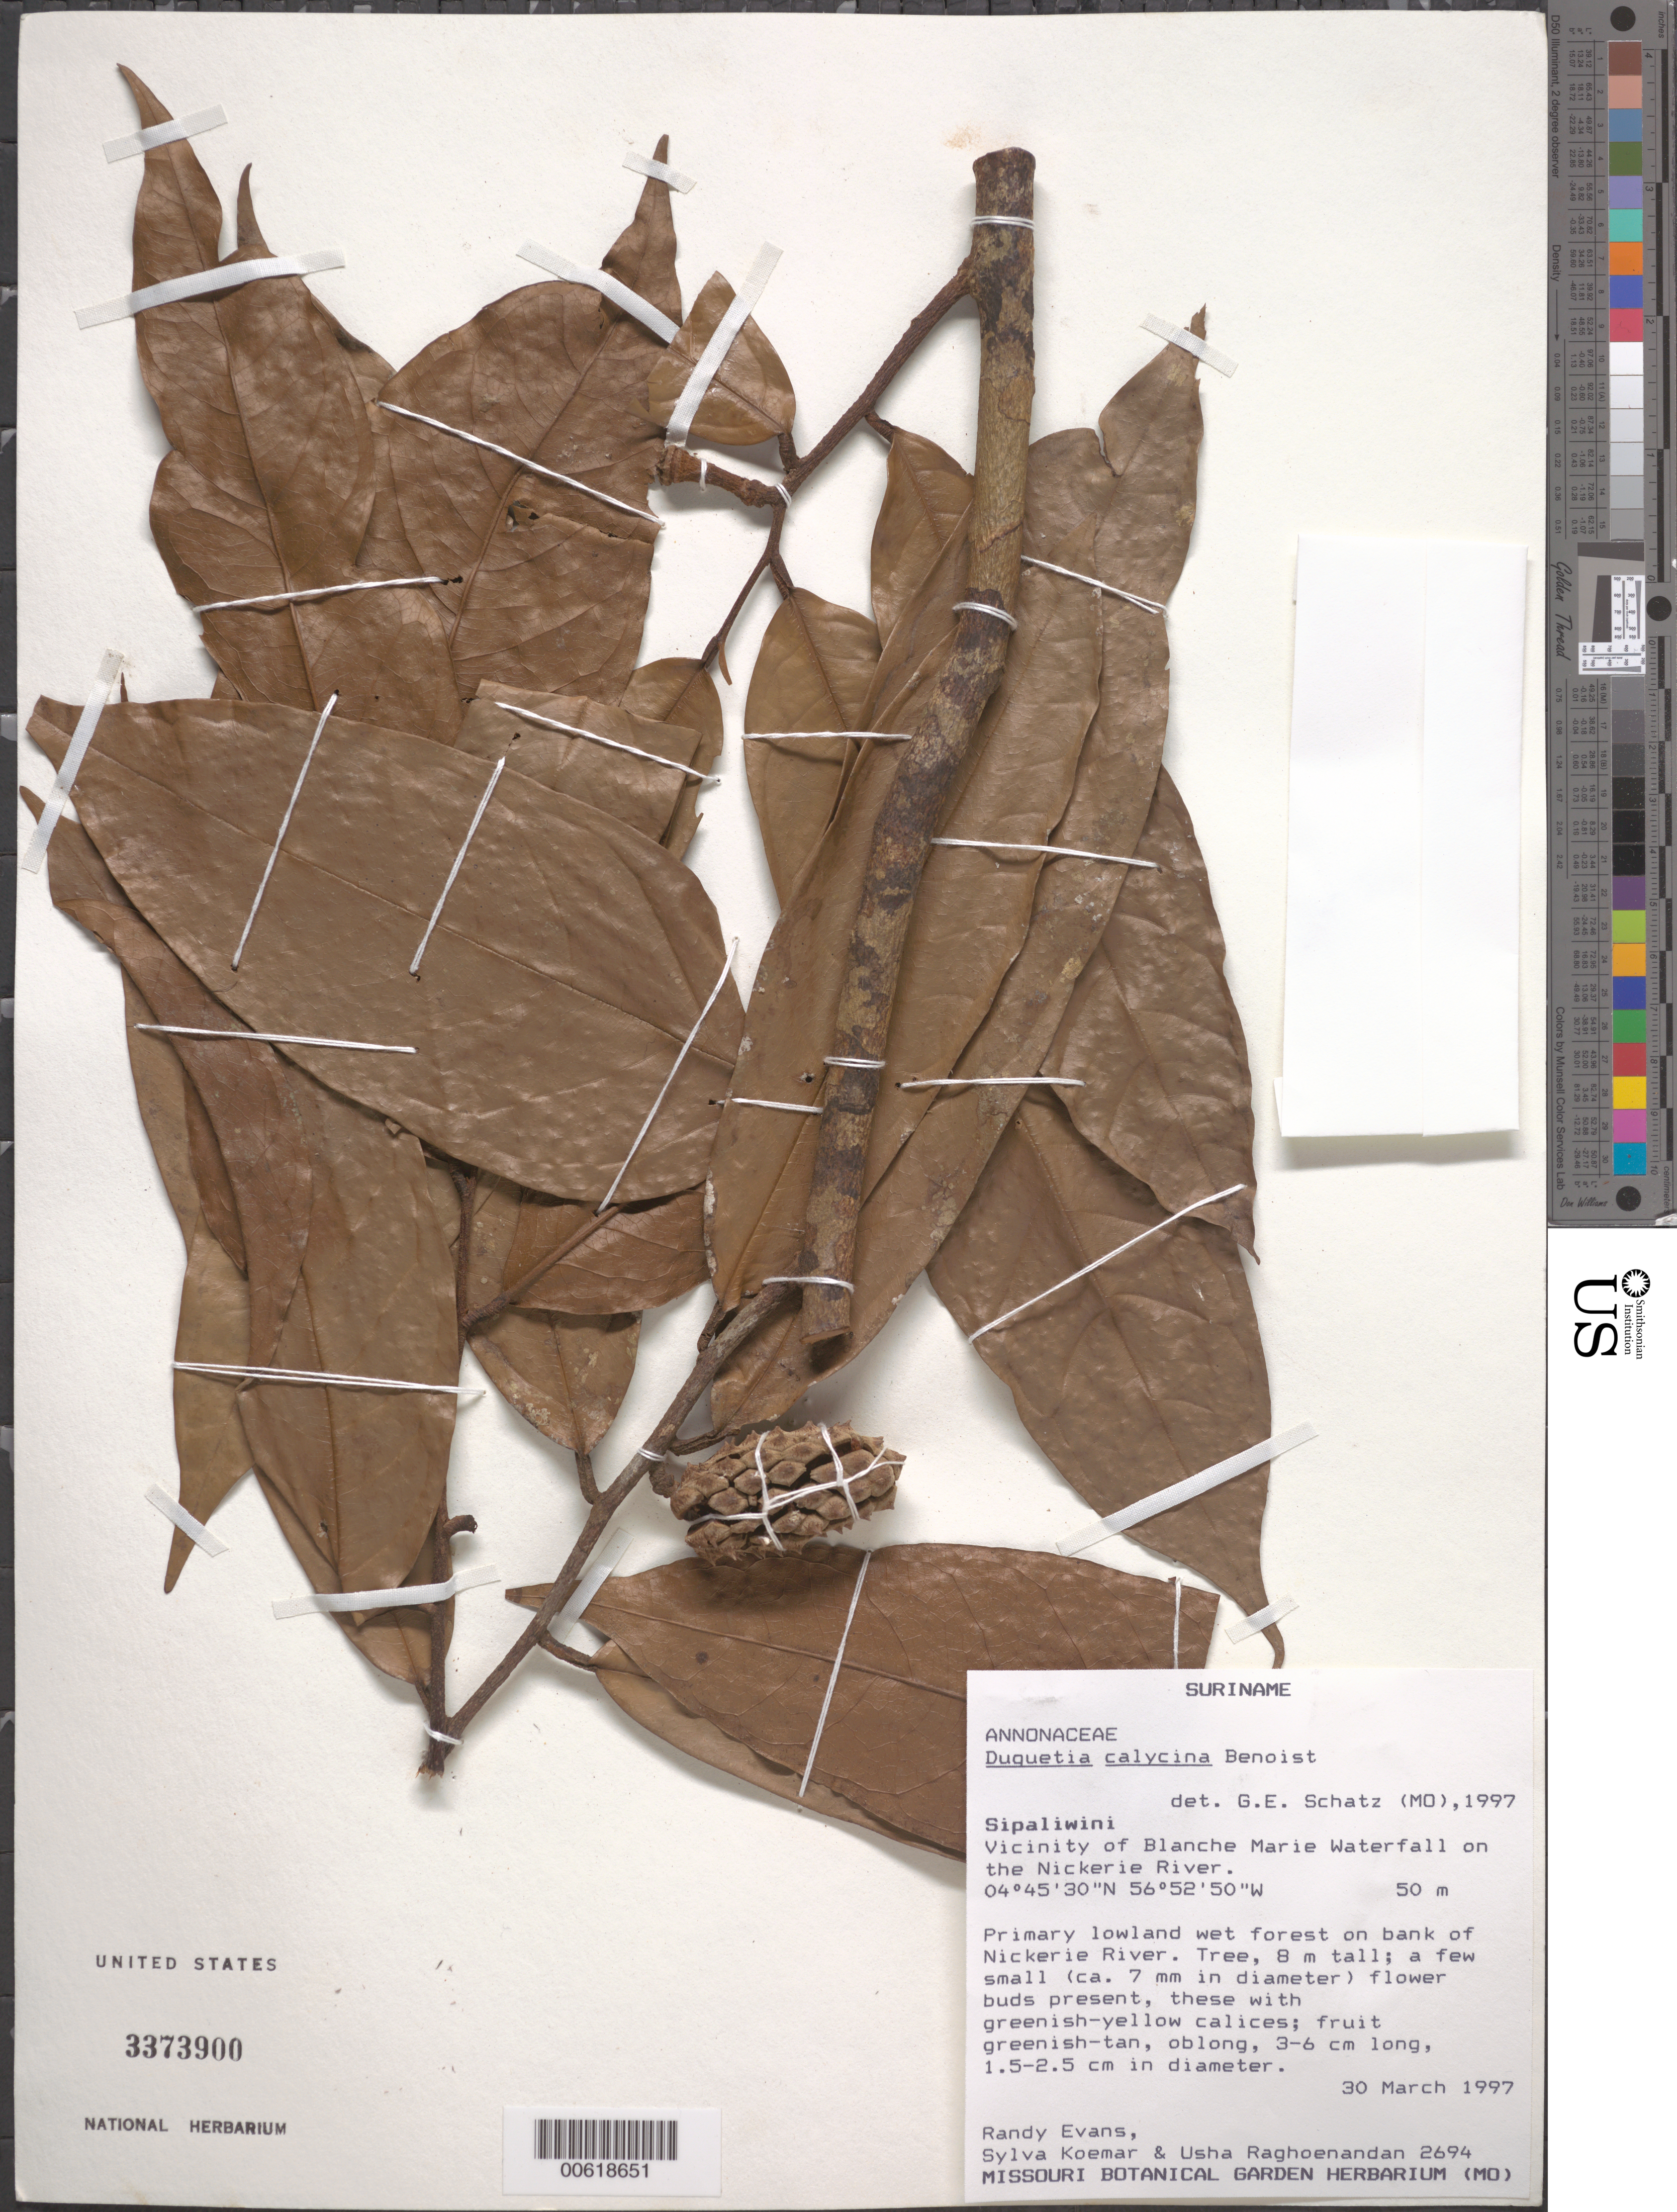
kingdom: Plantae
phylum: Tracheophyta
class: Magnoliopsida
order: Magnoliales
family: Annonaceae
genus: Duguetia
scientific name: Duguetia calycina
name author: Benoist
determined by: Schatz, George E.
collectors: R. Evans, S. Koemar & U. Raghoenandan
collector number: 2694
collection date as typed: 30-Mar-97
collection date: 1997-03-30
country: Suriname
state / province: Sipaliwini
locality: Blanche Marie Waterfall, vic., on Nickerie R.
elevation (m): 50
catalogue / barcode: US 3373900